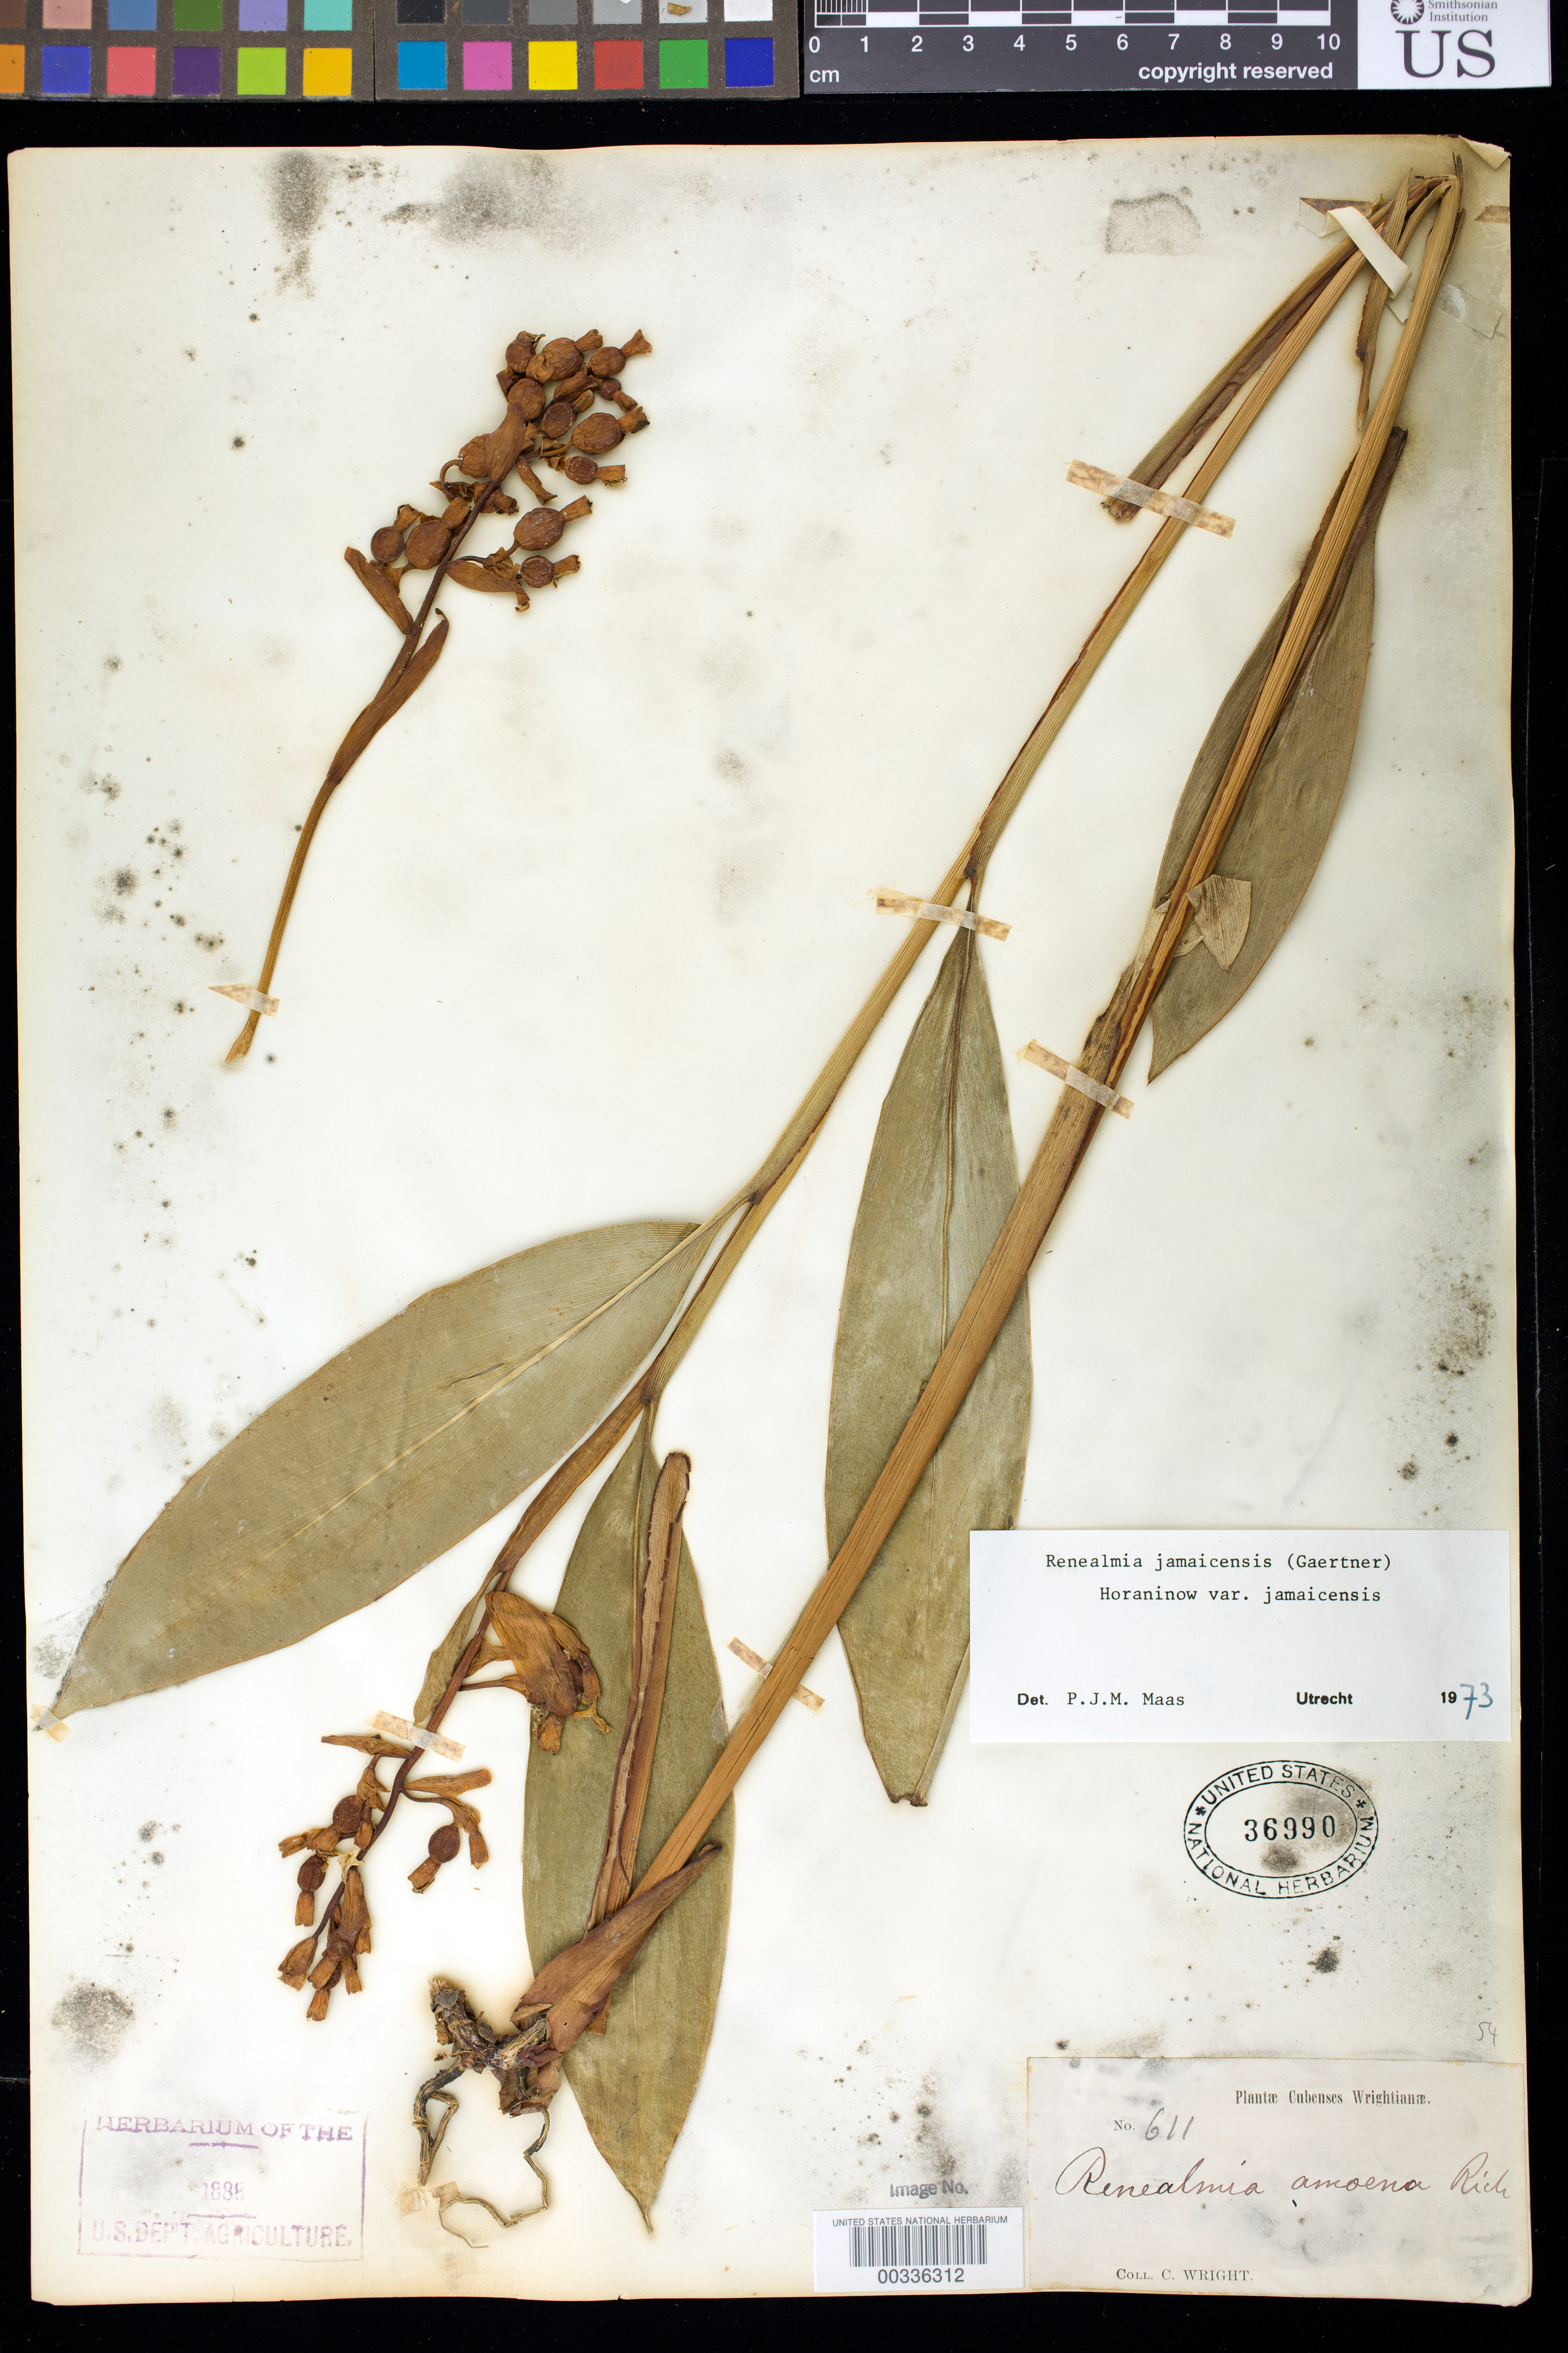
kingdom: Plantae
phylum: Tracheophyta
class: Liliopsida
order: Zingiberales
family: Zingiberaceae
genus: Renealmia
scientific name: Renealmia jamaicensis var. jamaicensis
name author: (Gaertn.) Horan.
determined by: Maas, Paul J. M.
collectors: C. Wright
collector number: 611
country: Cuba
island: Greater Antilles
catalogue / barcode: US 36990